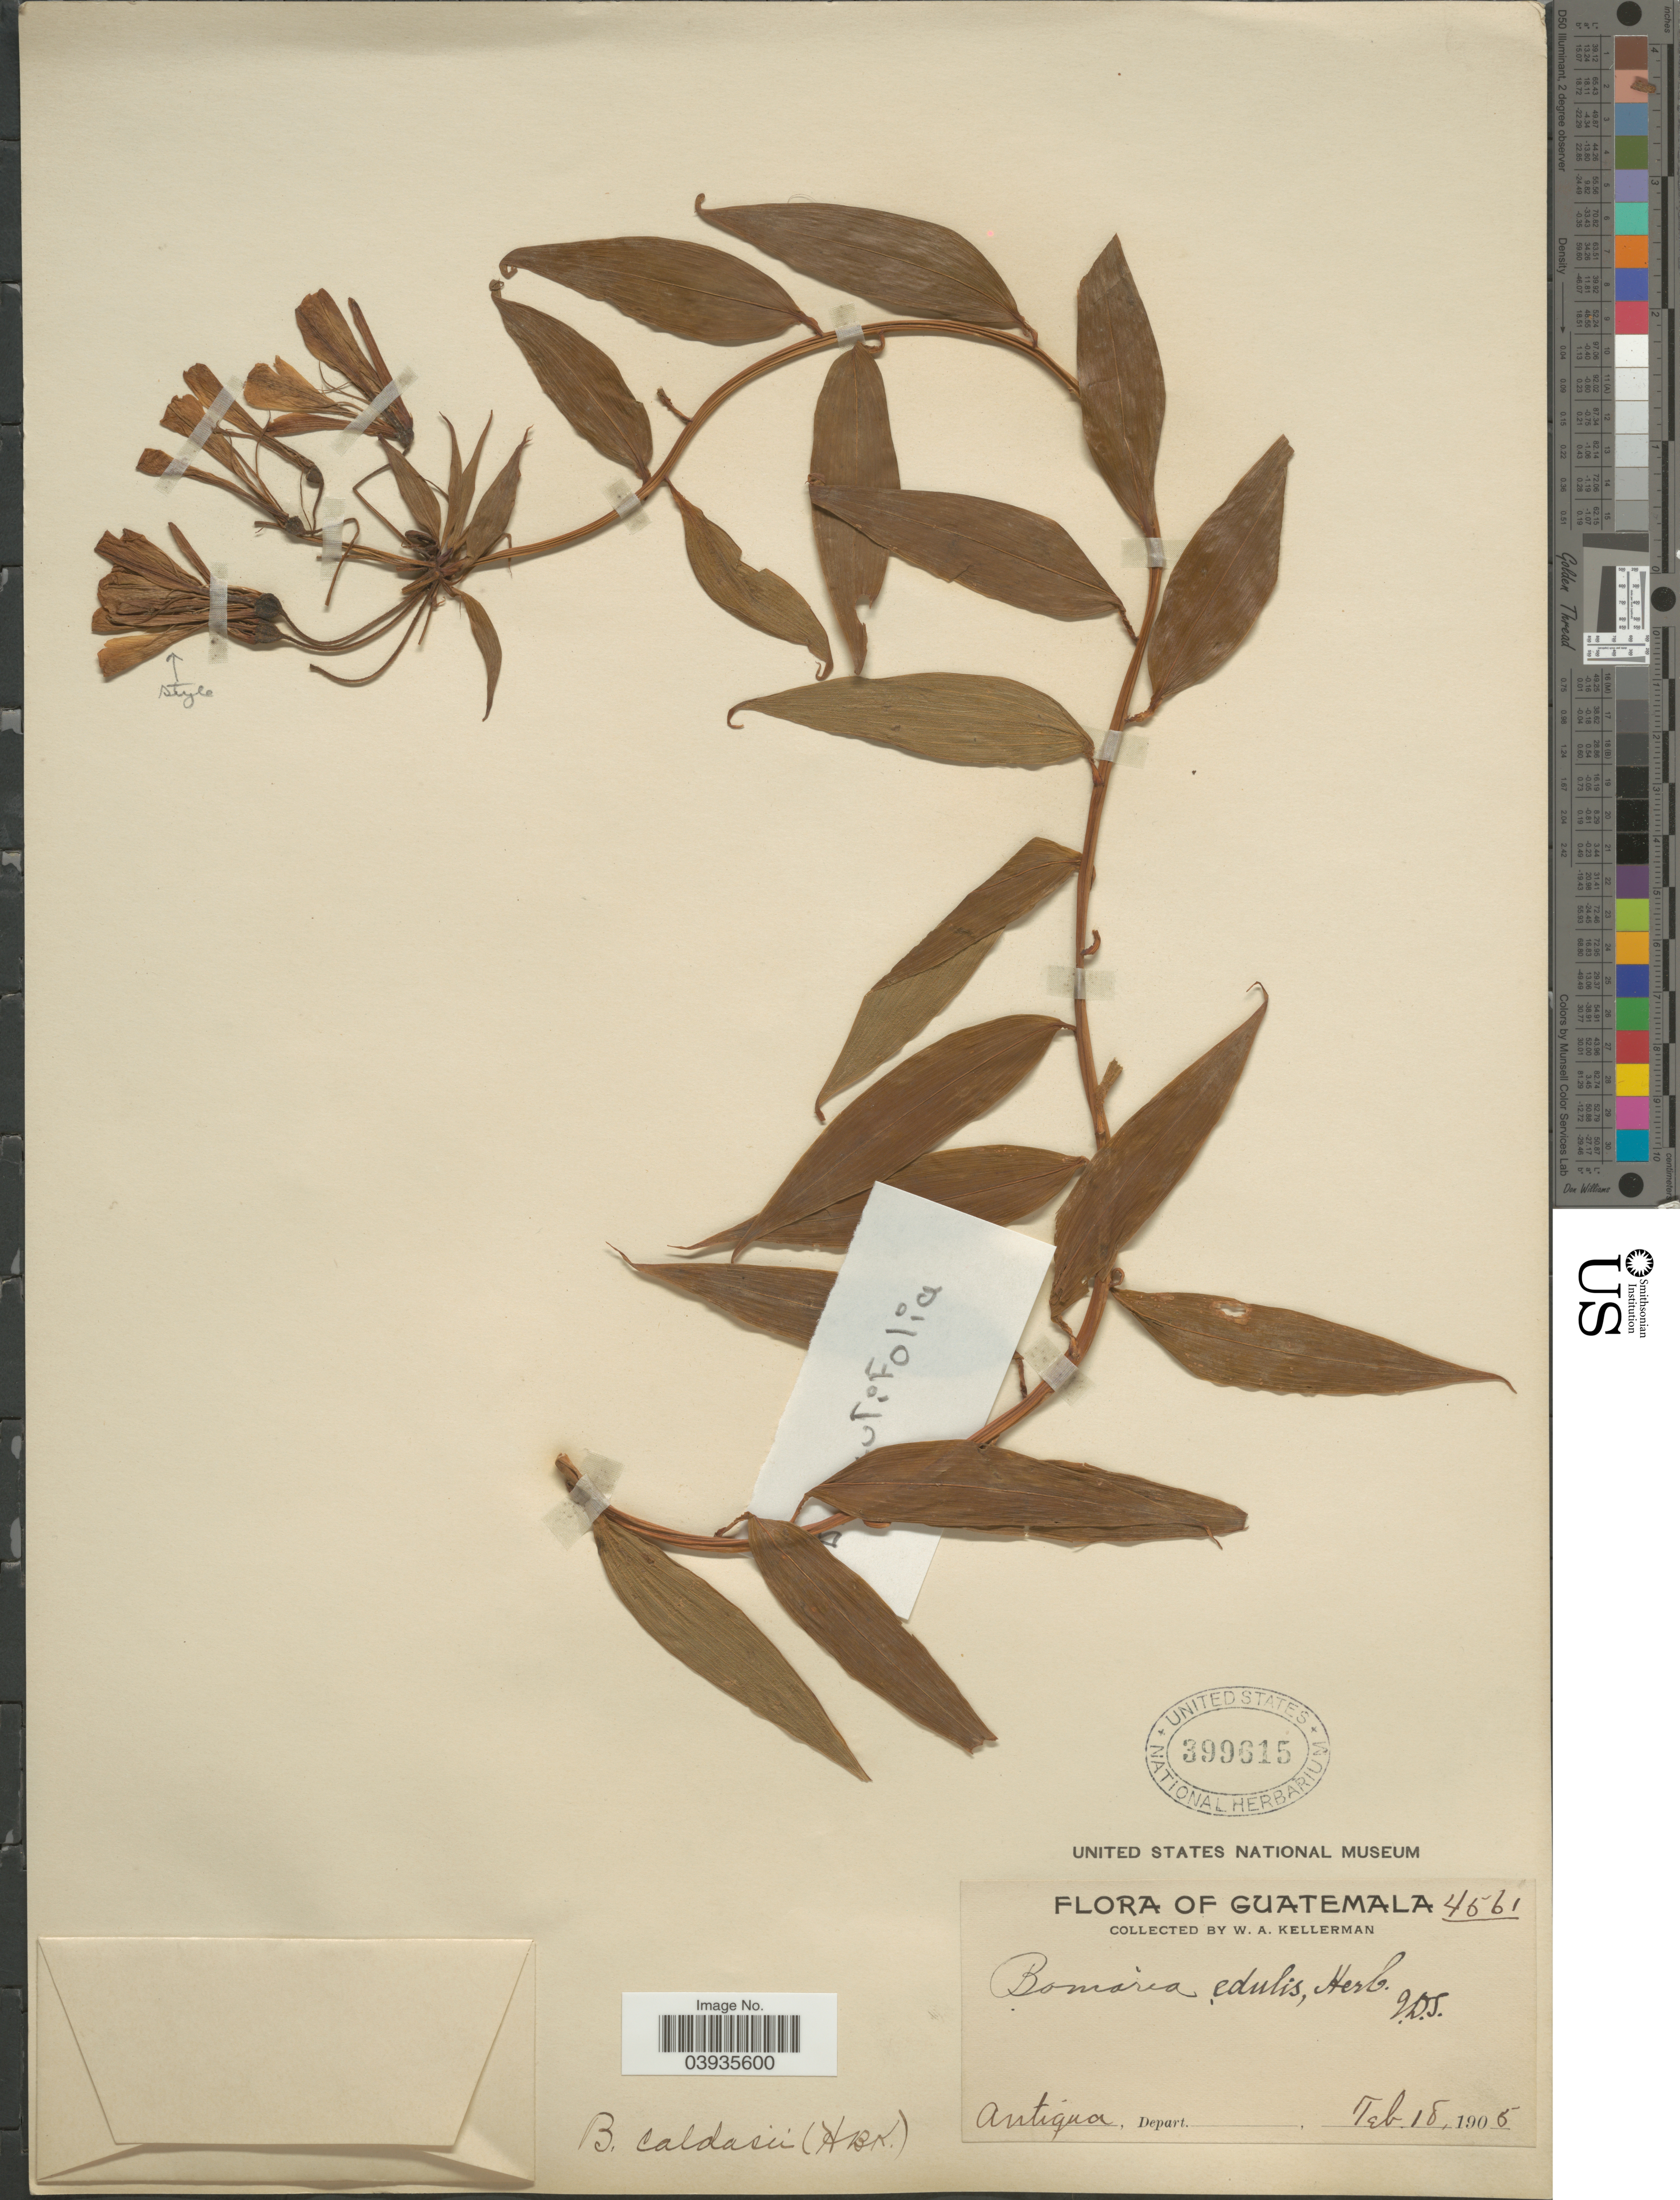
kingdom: Plantae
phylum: Tracheophyta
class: Liliopsida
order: Liliales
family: Alstroemeriaceae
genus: Bomarea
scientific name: Bomarea caldasii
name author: (Kunth) Asch. & Graebener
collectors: W. Kellerman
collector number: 4561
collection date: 1905-02-18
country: Guatemala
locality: Antigua.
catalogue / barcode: US 399615